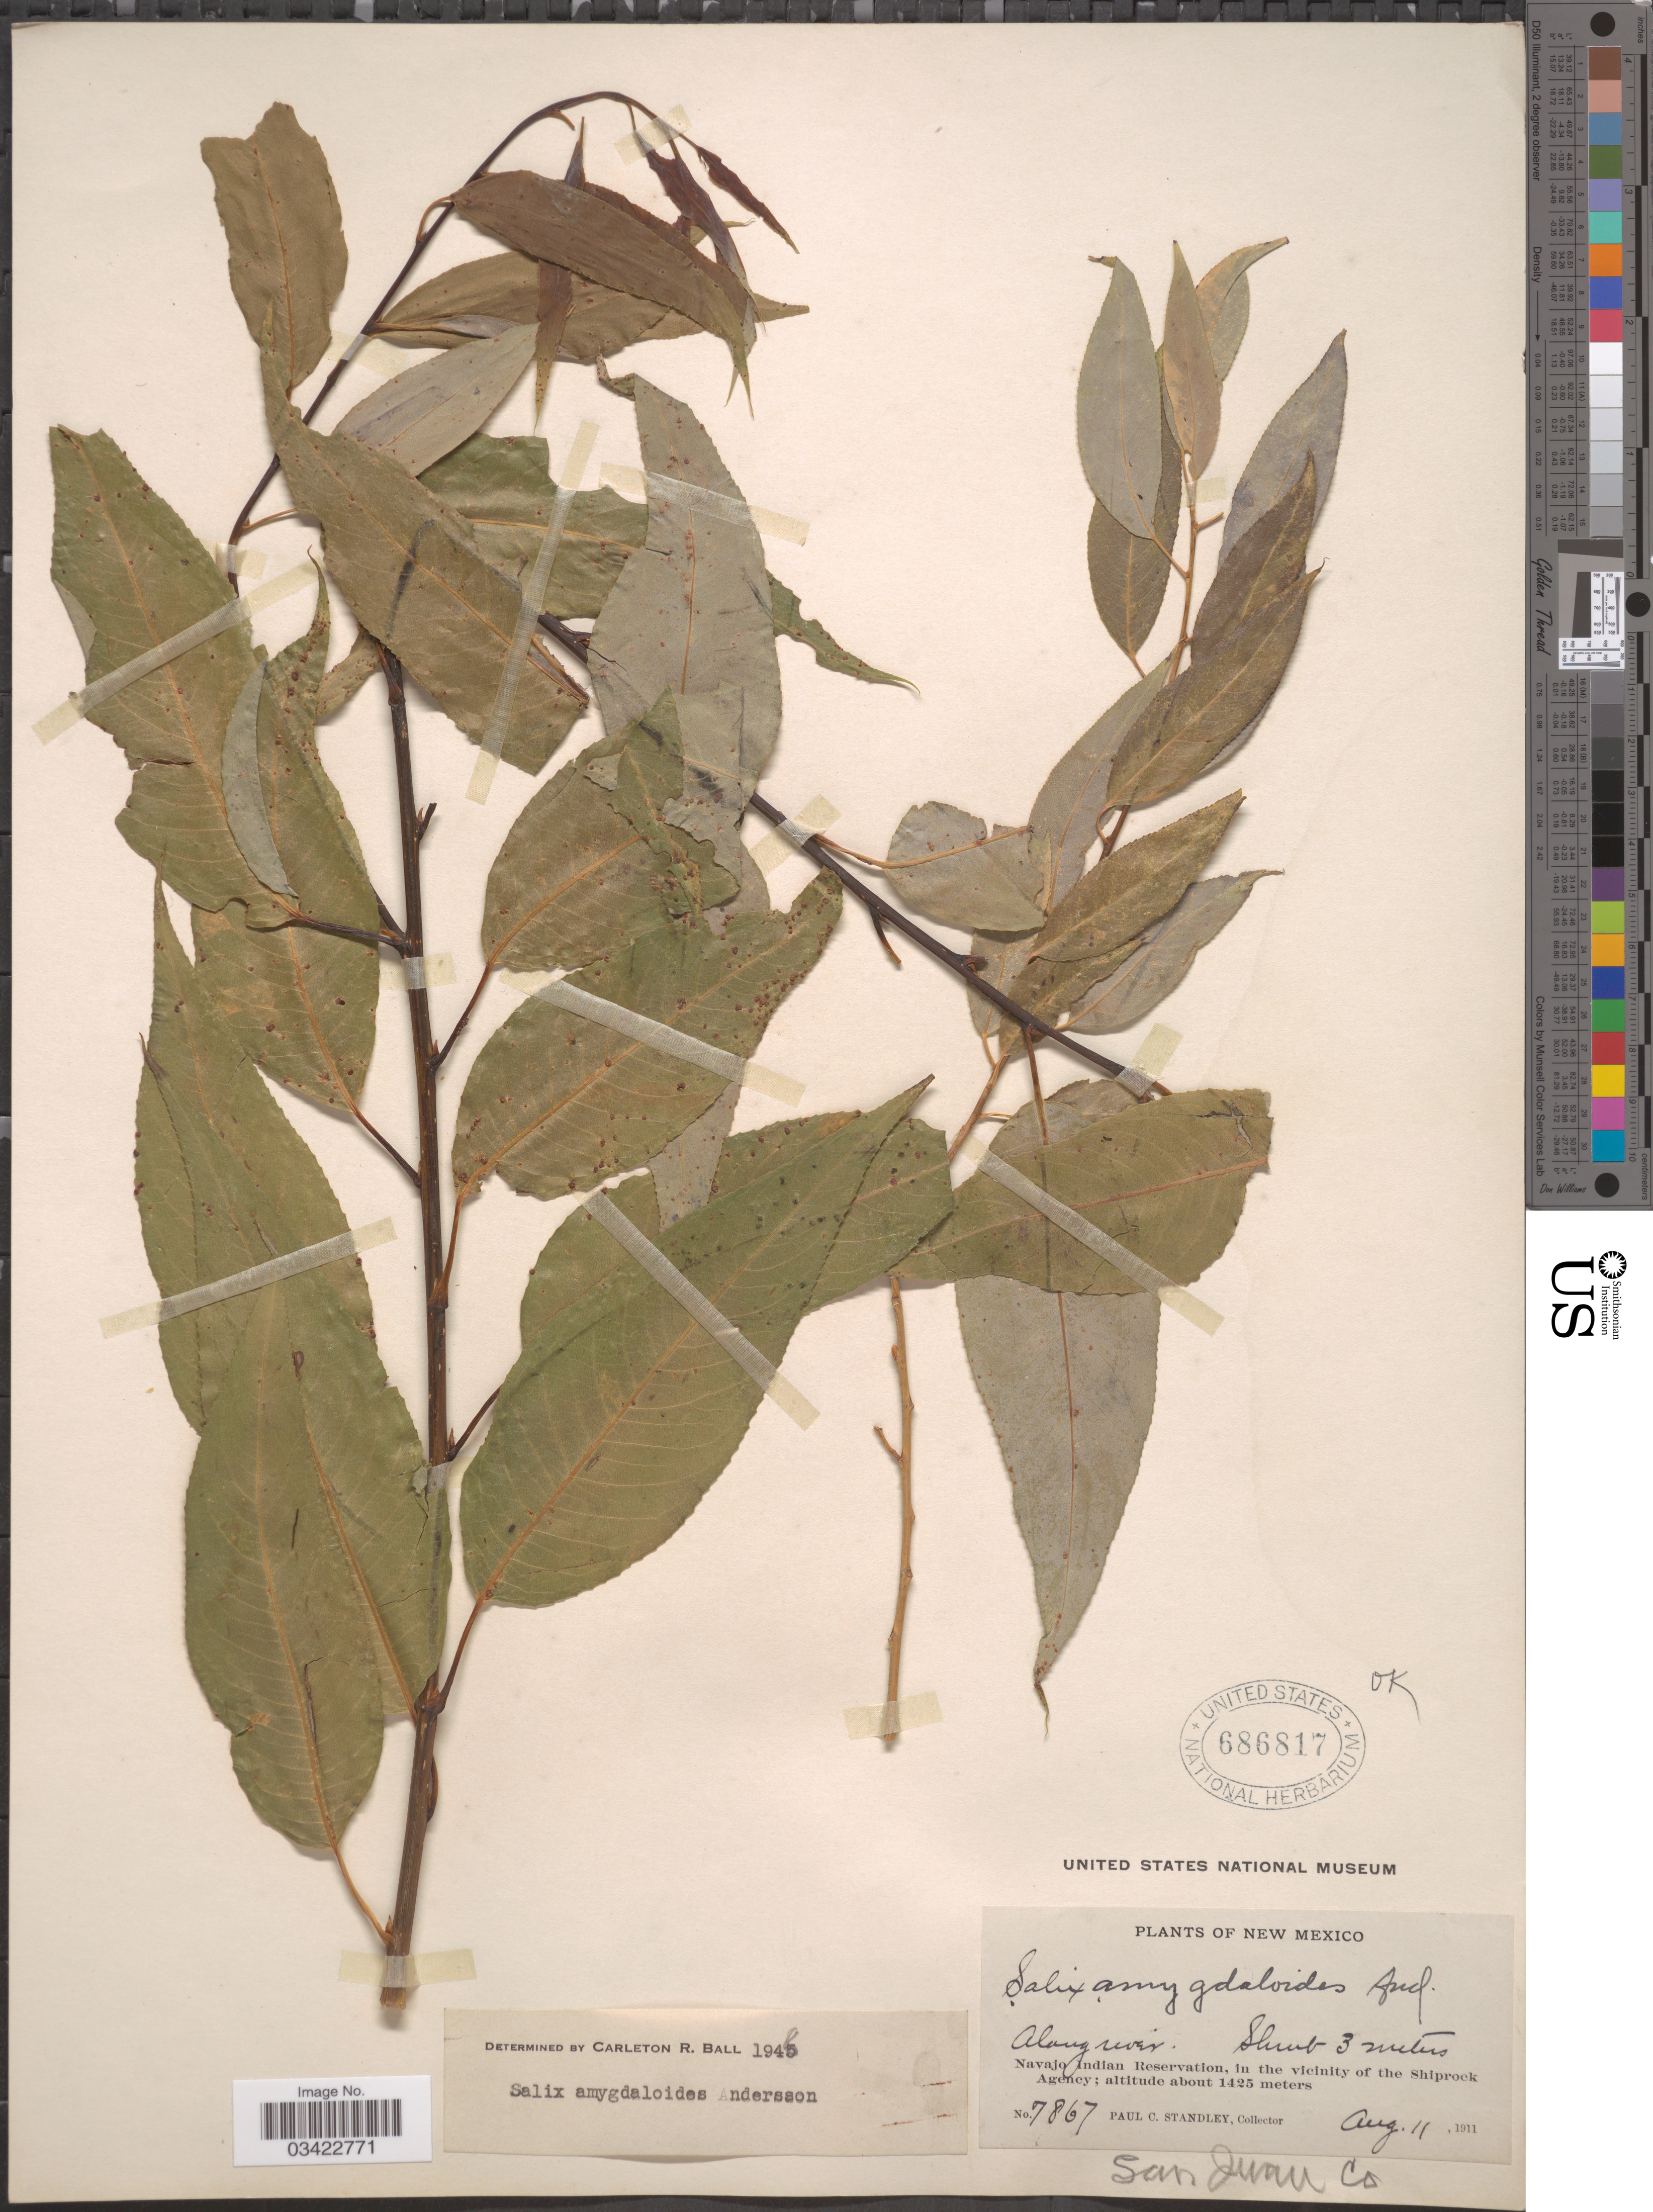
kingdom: Plantae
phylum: Tracheophyta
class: Magnoliopsida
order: Malpighiales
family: Salicaceae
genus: Salix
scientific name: Salix amygdaloides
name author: Andersson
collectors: P. C. Standley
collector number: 7867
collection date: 1911-08-11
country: United States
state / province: New Mexico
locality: Along river. Navajo Indian Reservation, in the vicinity of the Shiprock Agency. San Juan Co.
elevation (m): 1425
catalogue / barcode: US 686817